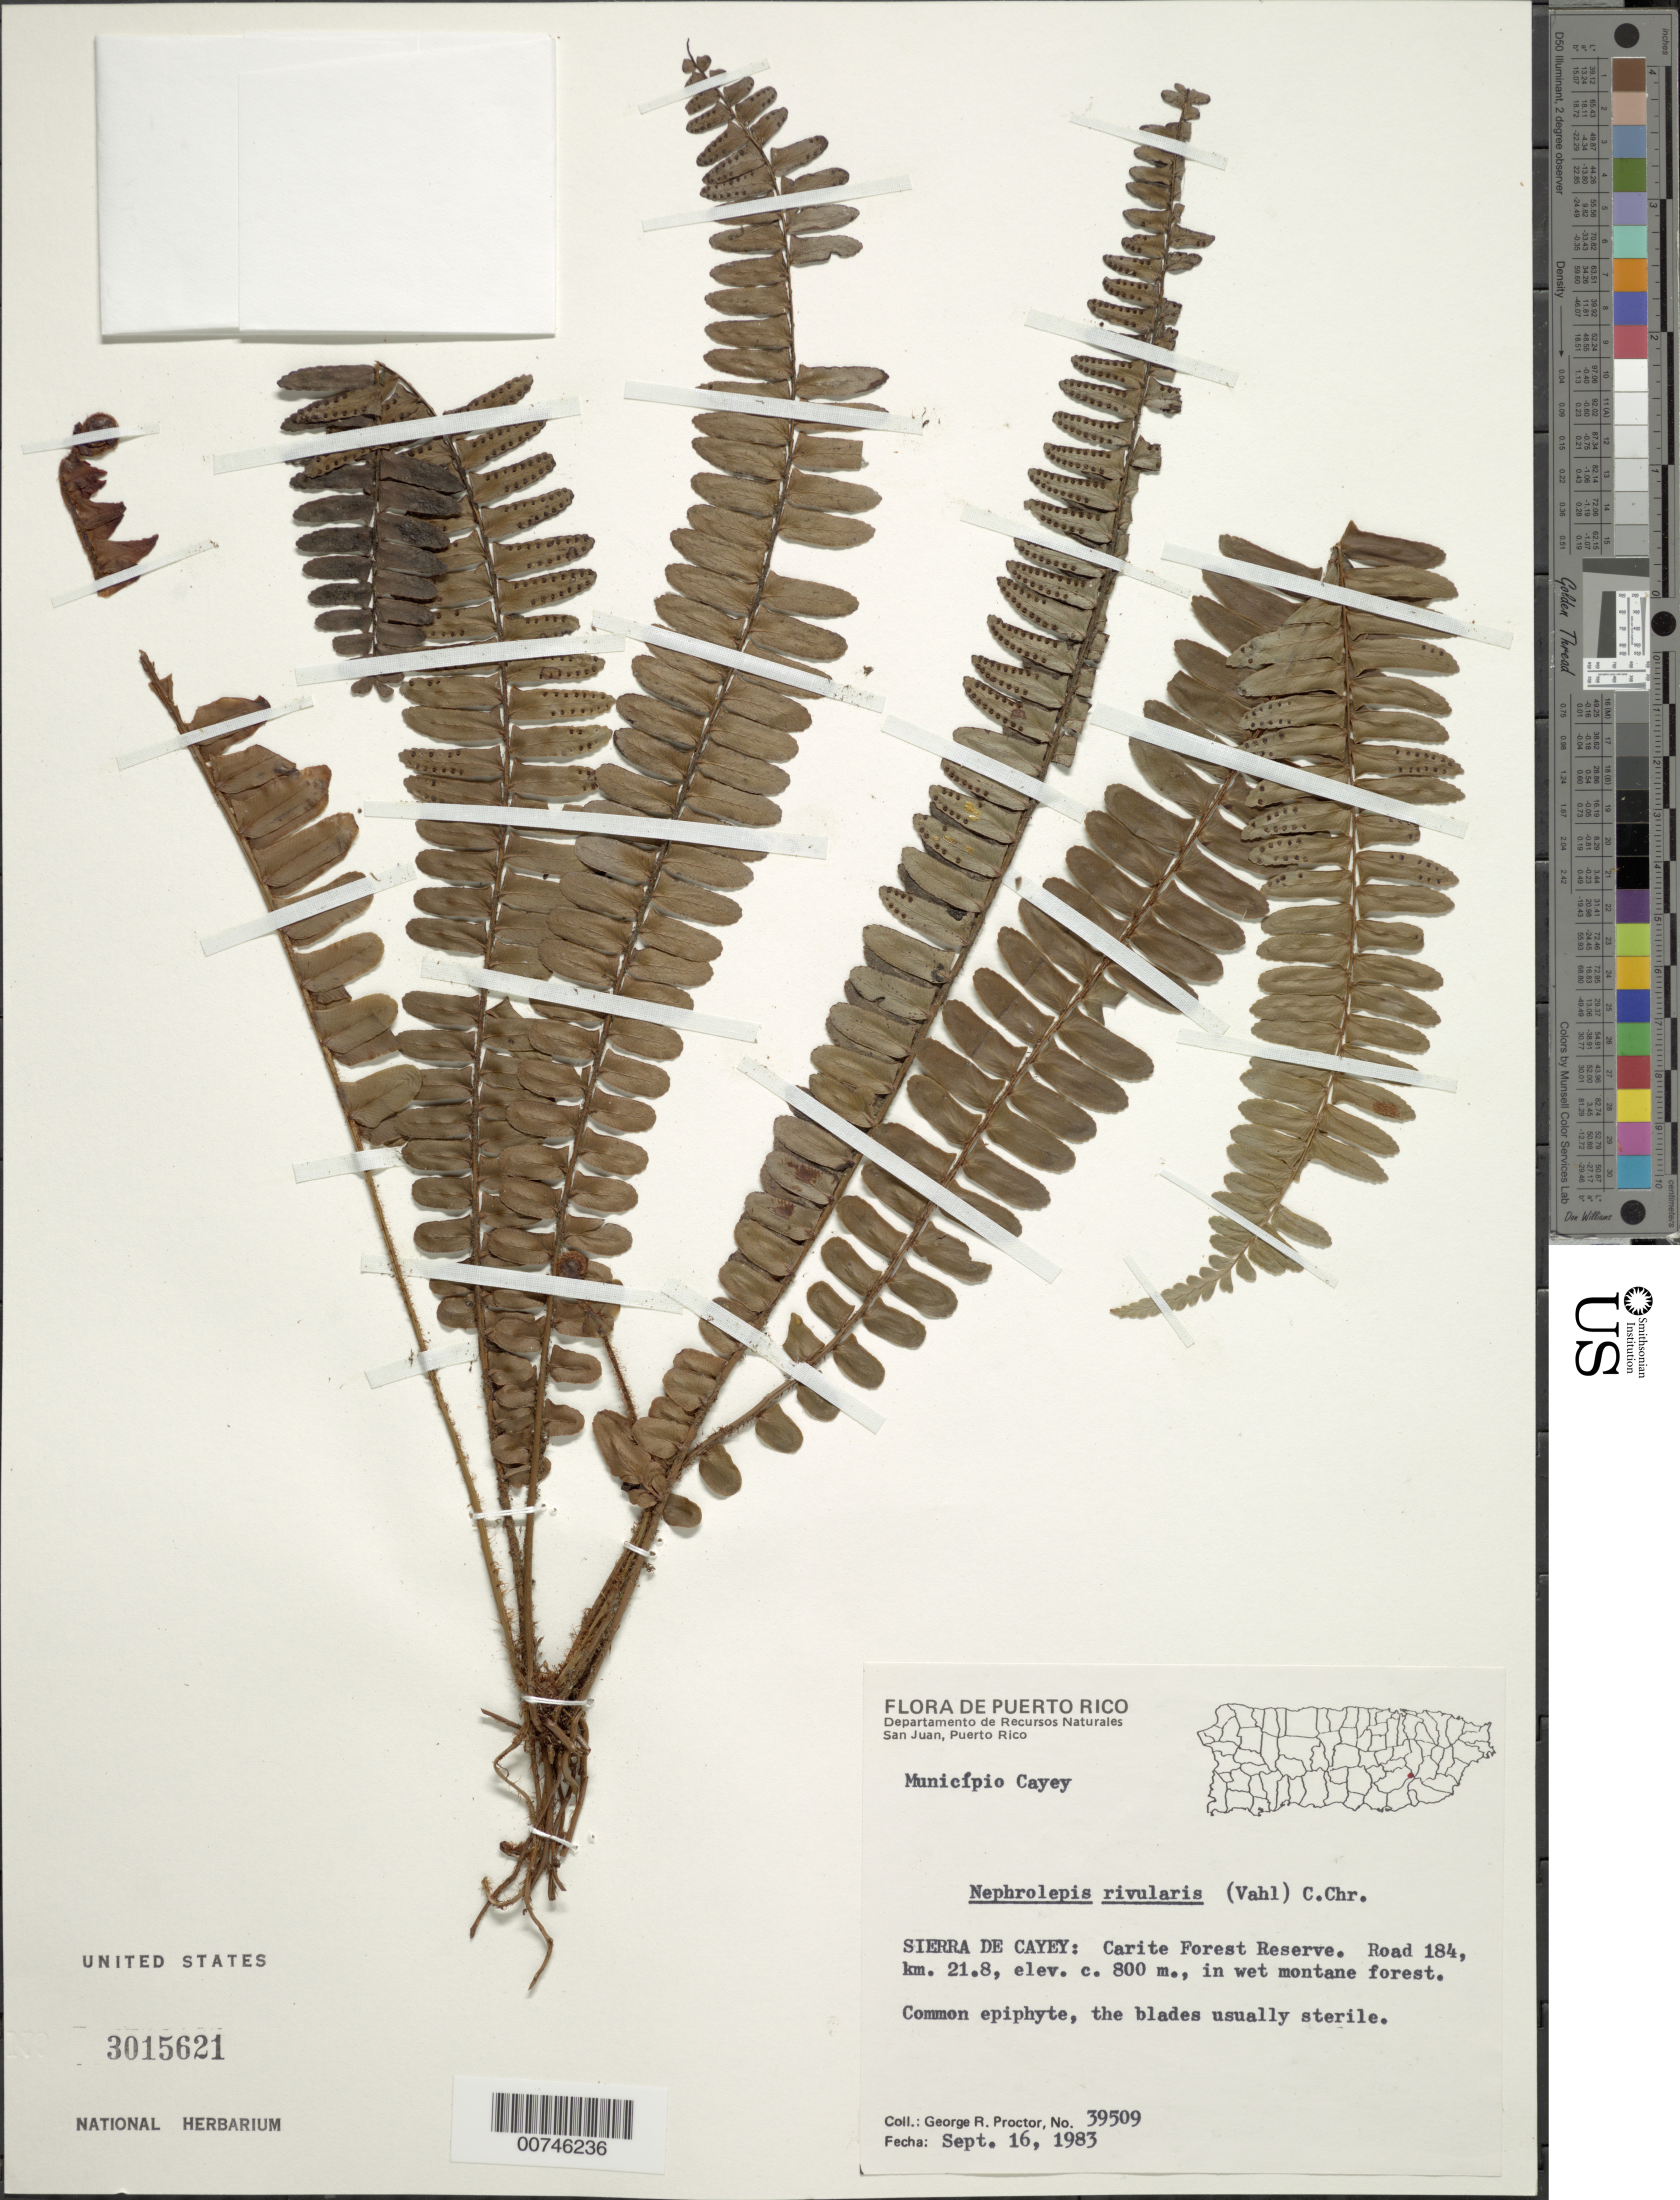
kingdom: Plantae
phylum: Tracheophyta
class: Polypodiopsida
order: Polypodiales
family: Nephrolepidaceae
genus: Nephrolepis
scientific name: Nephrolepis rivularis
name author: (Vahl) Mett. ex Krug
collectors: G. R. Proctor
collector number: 39509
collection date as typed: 16 Sep 1983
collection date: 1983-09-16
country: Puerto Rico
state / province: Cayey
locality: Sierra de Cayey: Carite Forest Reserve. Road 184, km 21.8, in wet montane forest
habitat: Commmon epiphyte, the blades usually sterile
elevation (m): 800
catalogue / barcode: US 3015621